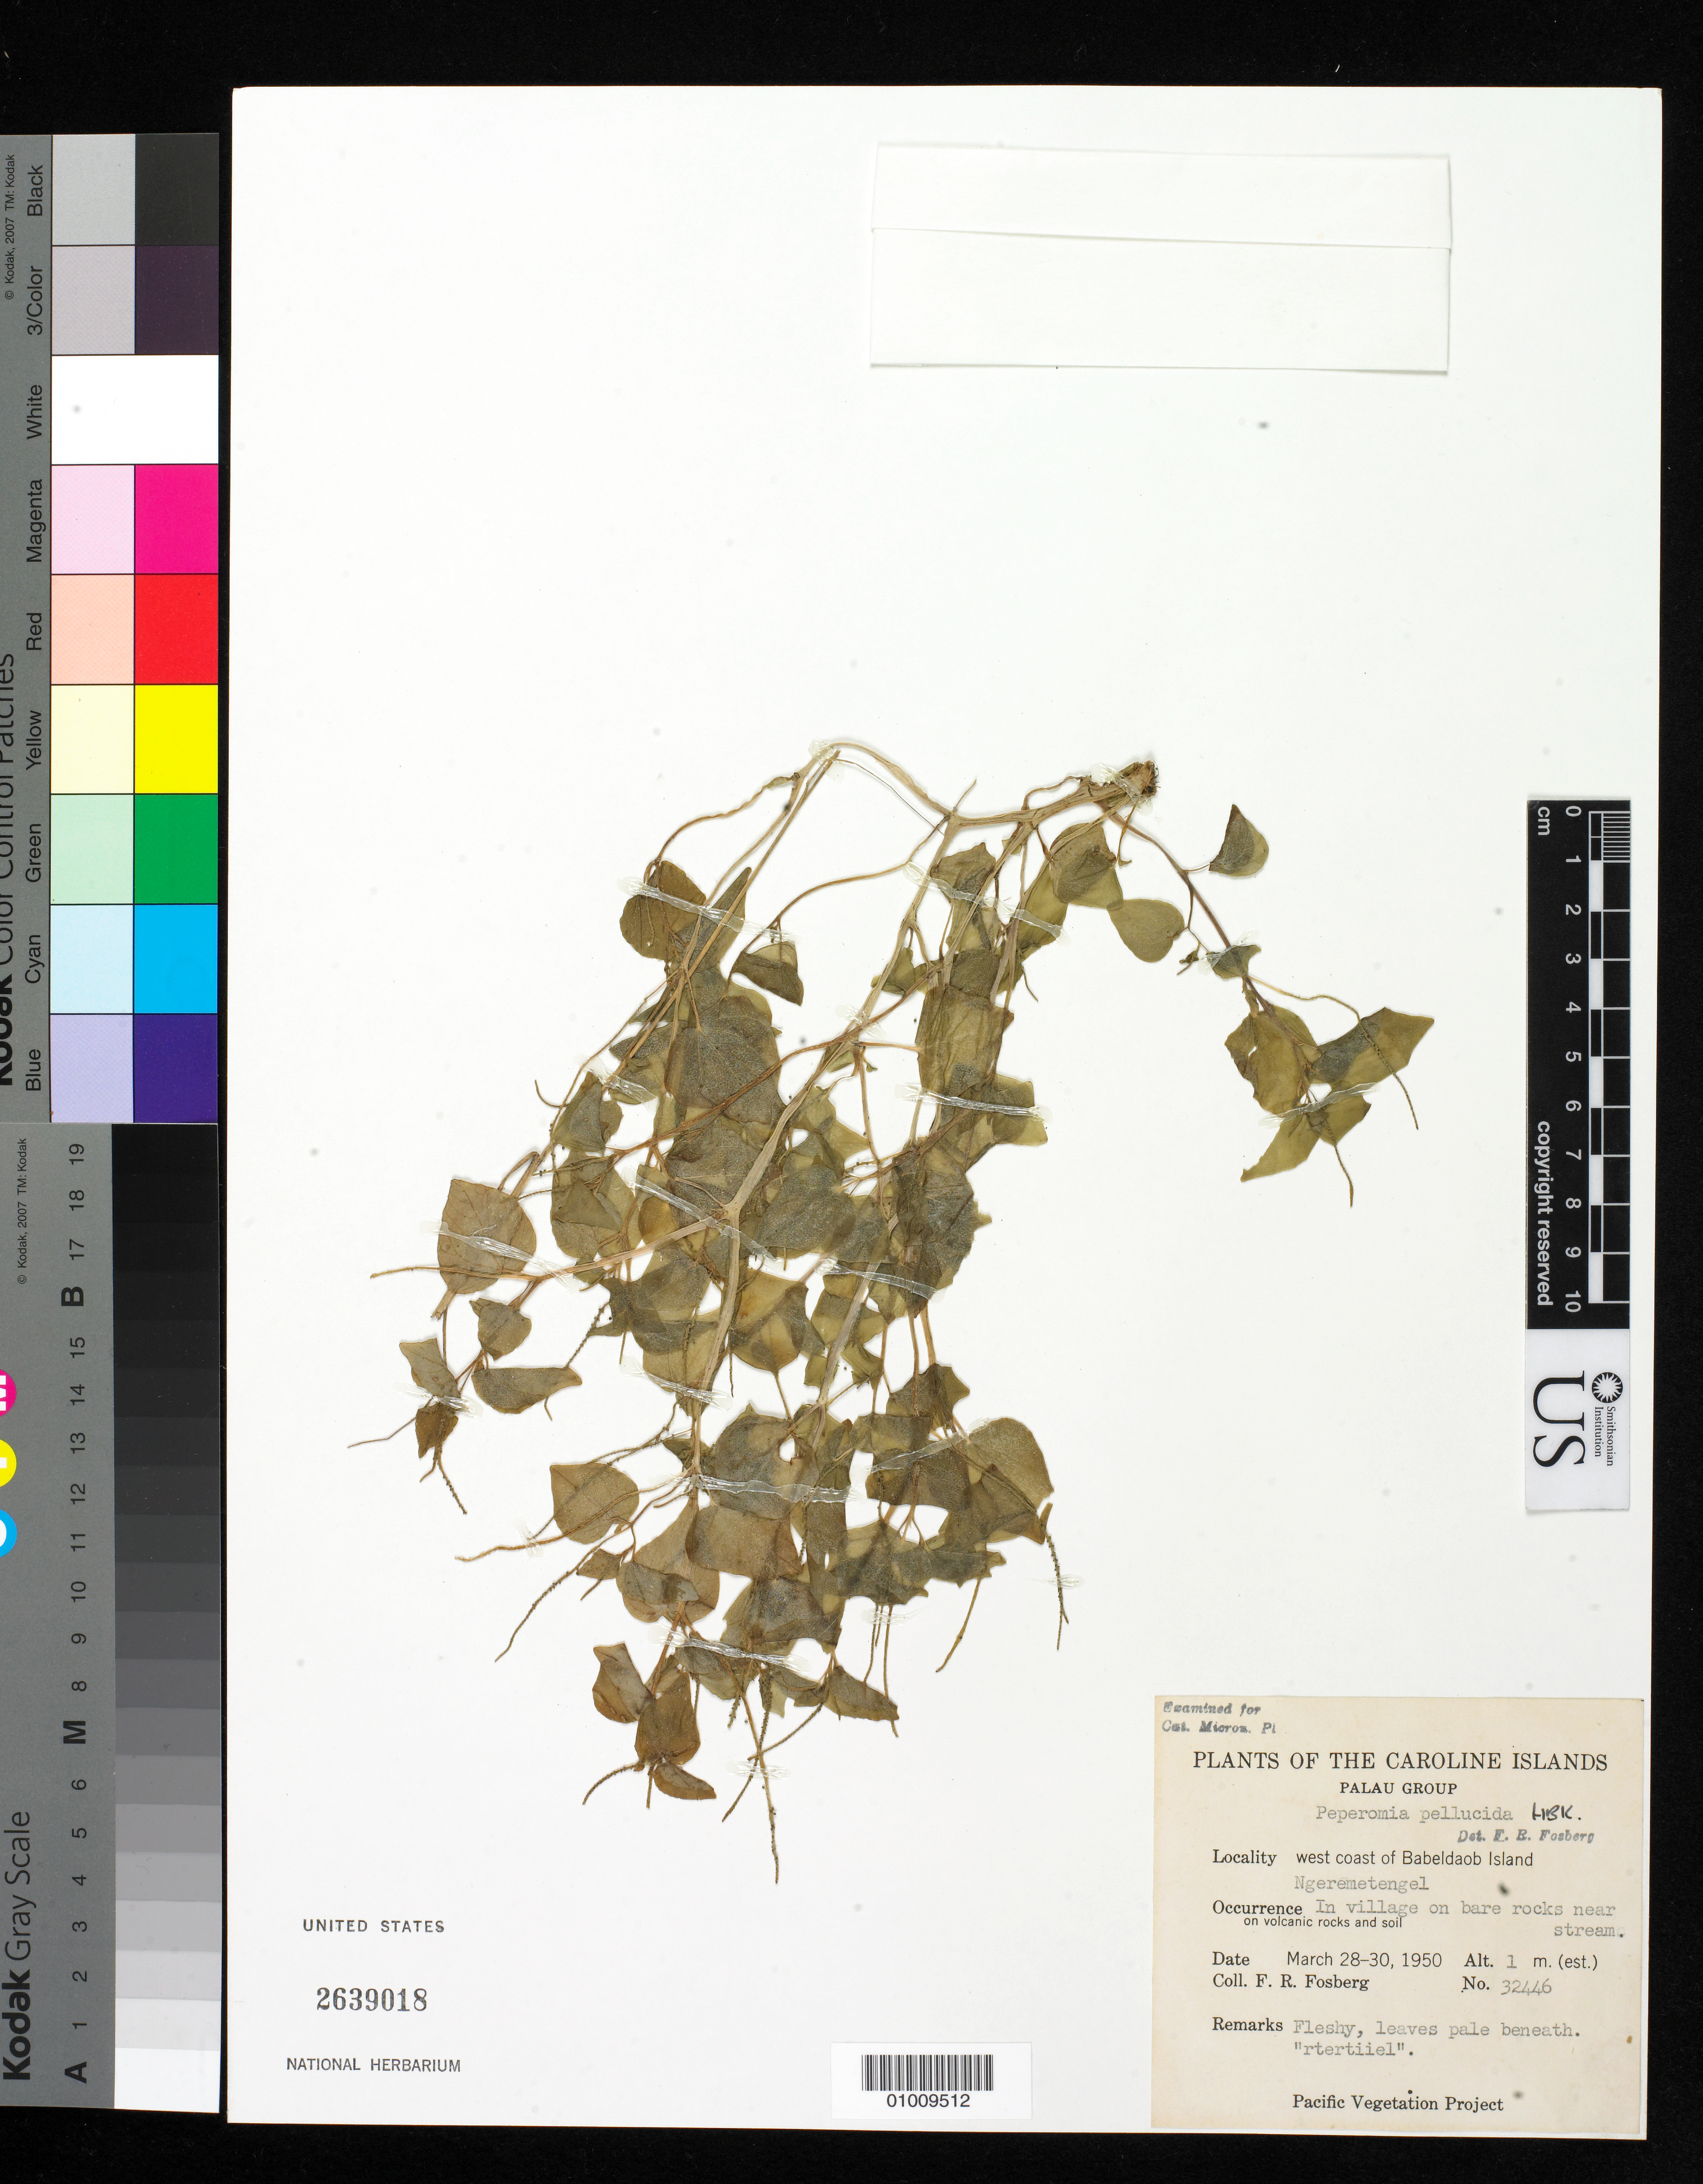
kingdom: Plantae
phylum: Tracheophyta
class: Magnoliopsida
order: Piperales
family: Piperaceae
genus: Peperomia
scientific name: Peperomia pellucida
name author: (L.) Kunth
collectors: F. R. Fosberg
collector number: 32446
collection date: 1950-03-28/1950-03-30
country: Palau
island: Babeldaob [Babelthuap]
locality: Ngeremetengel, west coast of Babeldaob (Babeltaup) Island, Palau group, Caroline Islands. In village on bare rockes near stream.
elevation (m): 1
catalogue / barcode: US 2639018